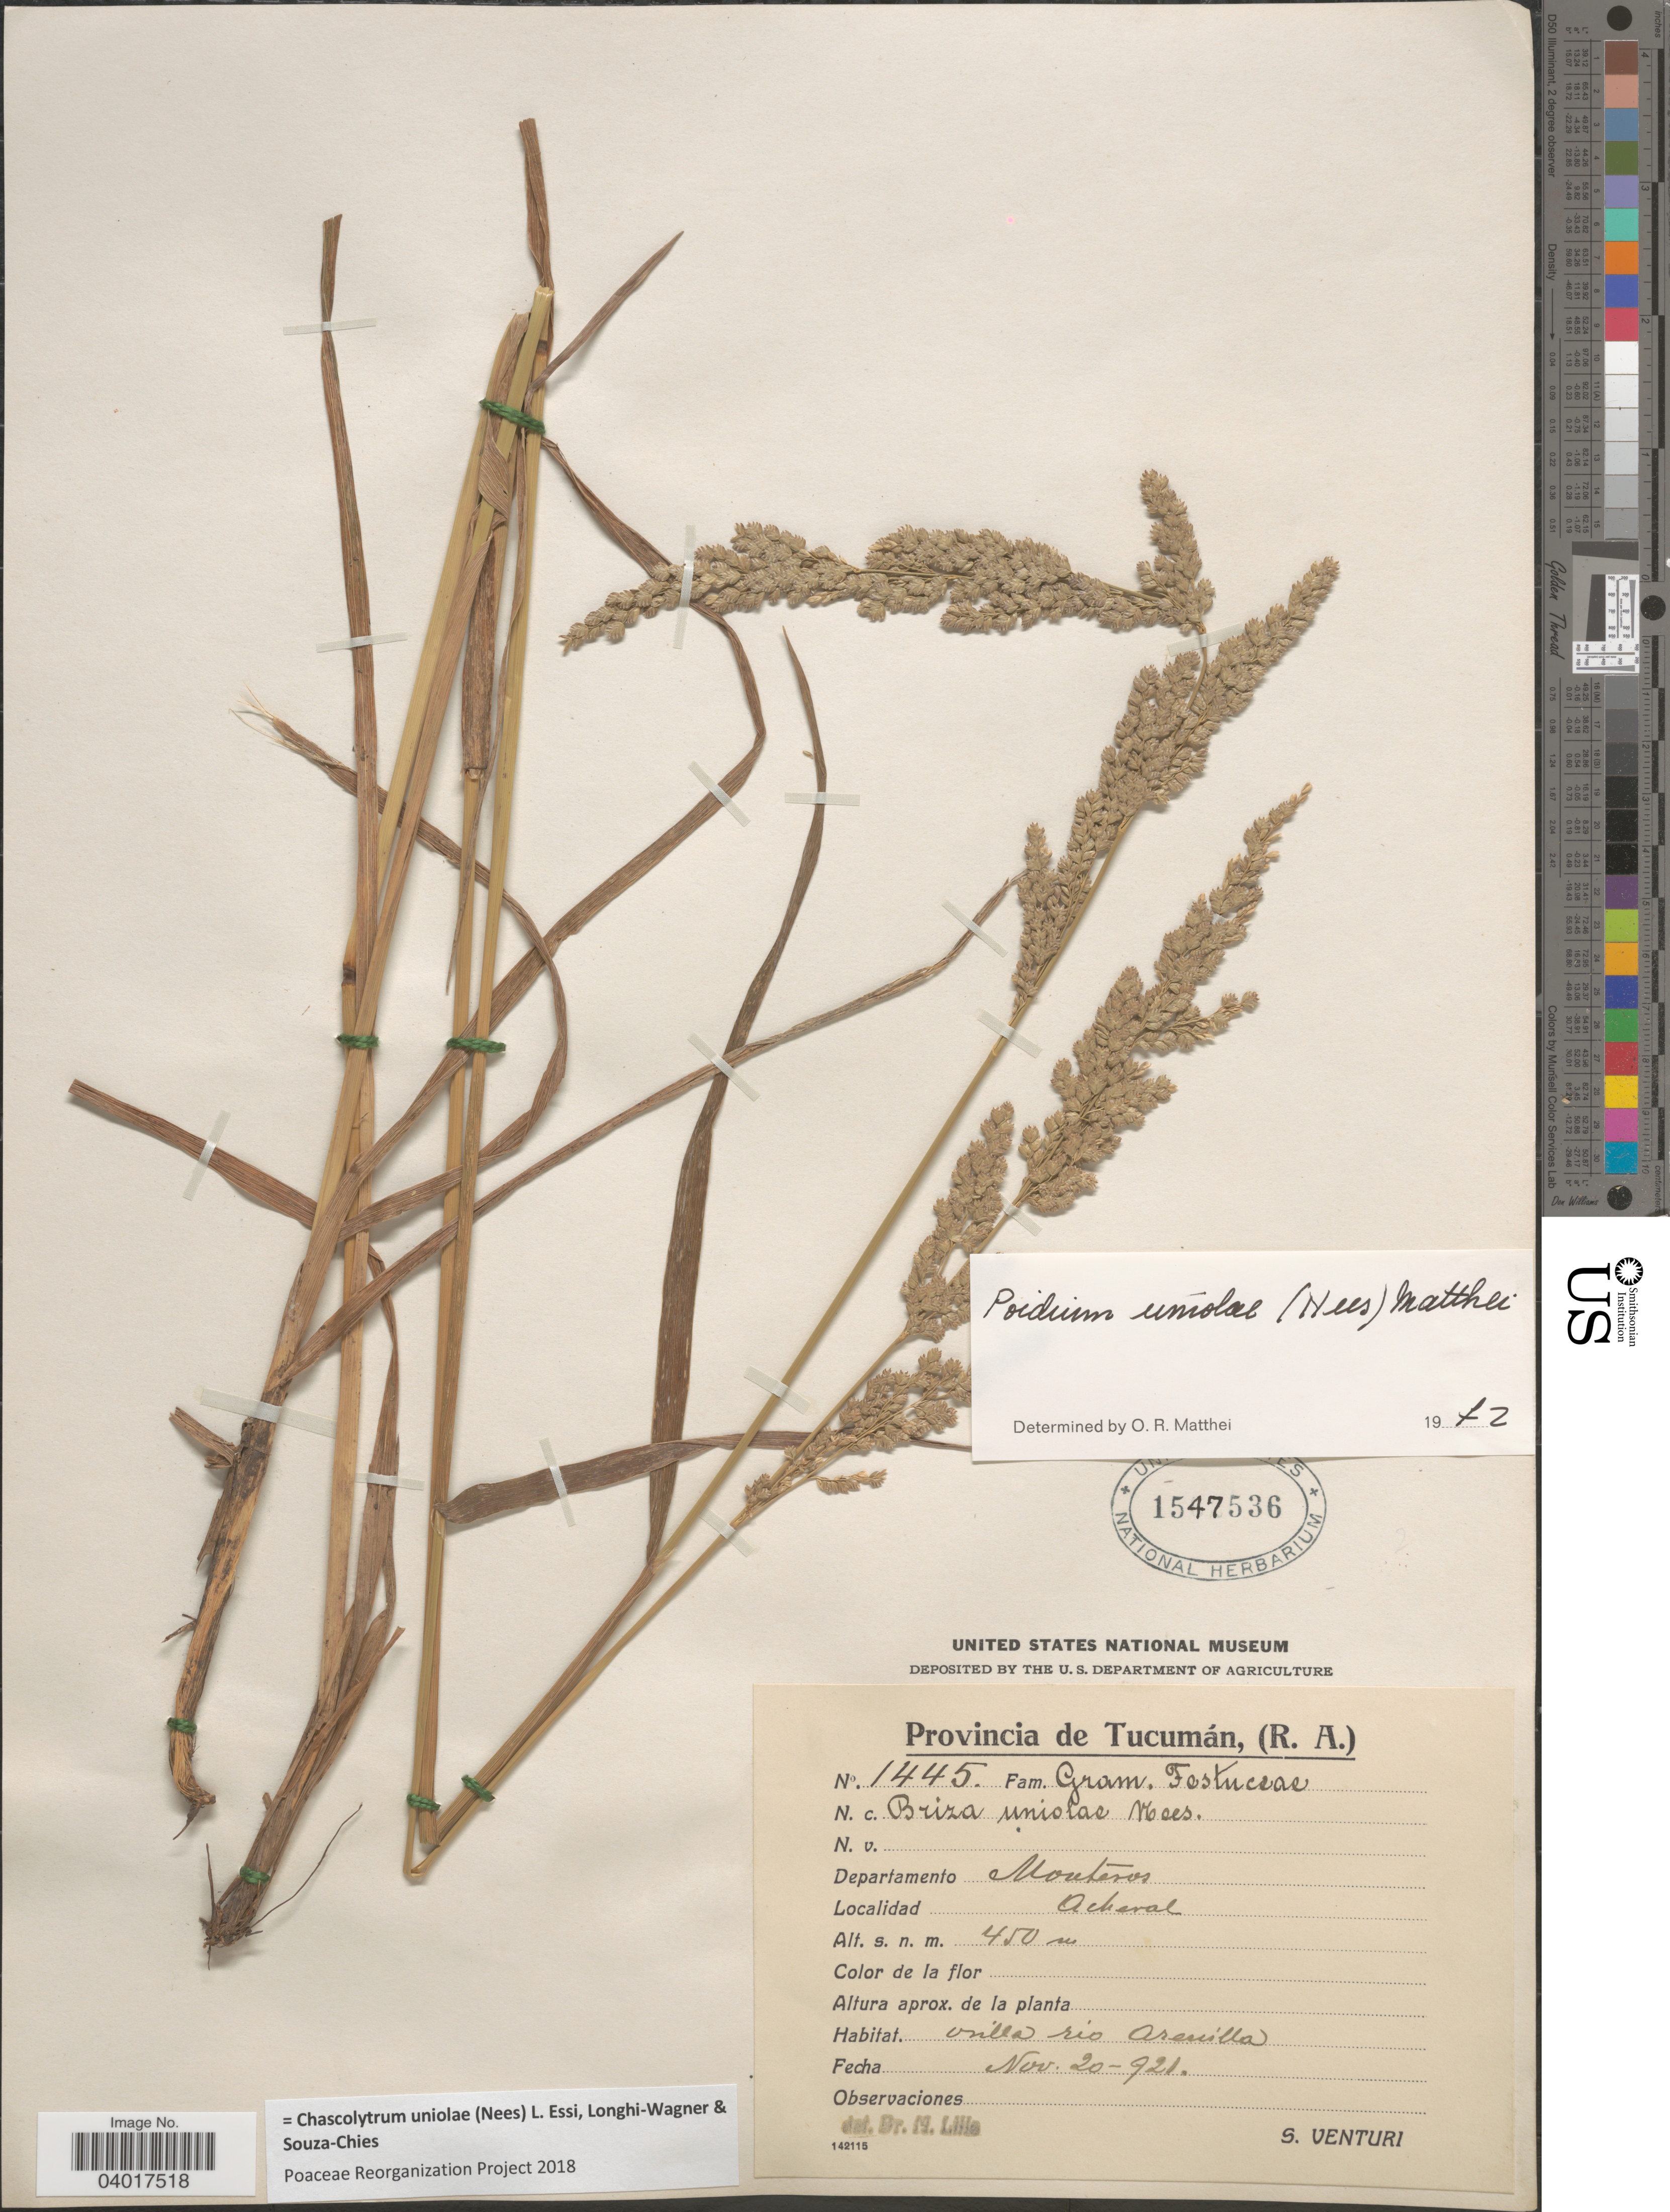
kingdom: Plantae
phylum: Tracheophyta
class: Liliopsida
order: Poales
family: Poaceae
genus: Chascolytrum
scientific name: Chascolytrum uniolae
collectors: S. Venturi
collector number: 1445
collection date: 1921-11-20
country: Argentina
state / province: Tucuman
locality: Departamento Monteros. Acheral.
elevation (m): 450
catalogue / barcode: US 1547536